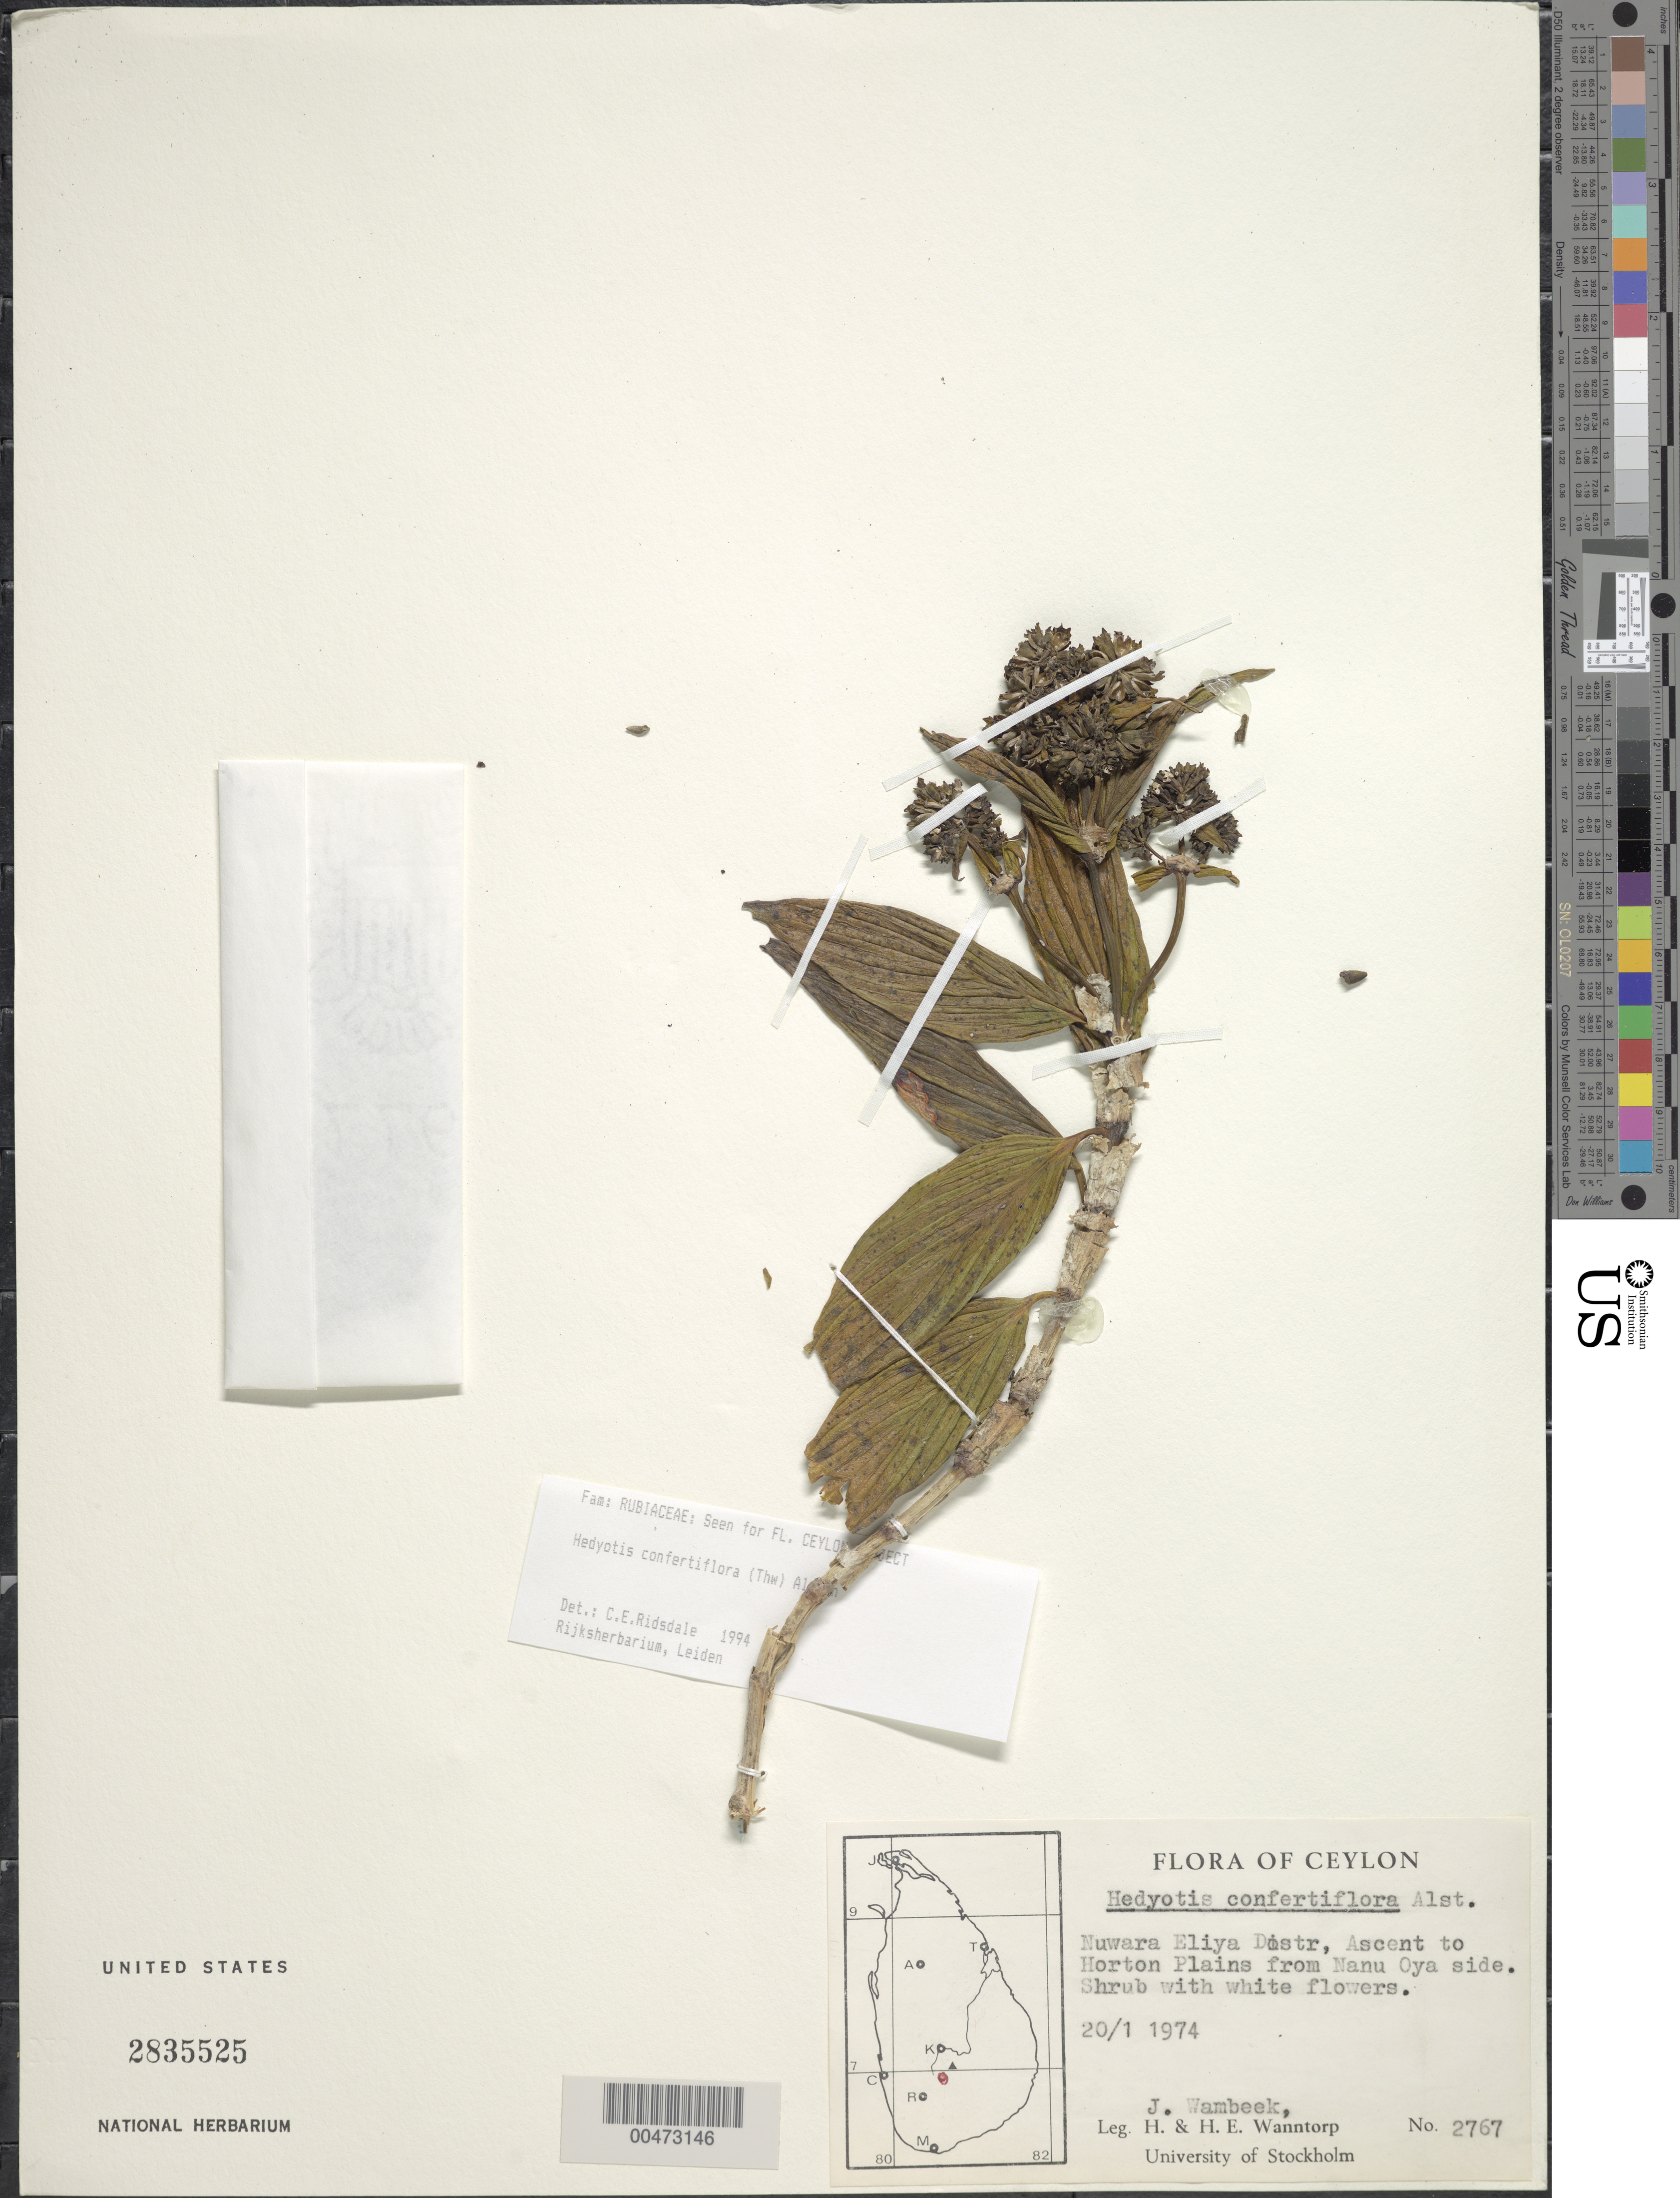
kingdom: Plantae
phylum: Tracheophyta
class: Magnoliopsida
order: Gentianales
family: Rubiaceae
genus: Hedyotis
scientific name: Hedyotis confertiflora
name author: (Thwaites) Alston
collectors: H. Wanntorp, H. Wanntorp & J. Wambeek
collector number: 2767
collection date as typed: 20 Jan 1974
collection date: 1974-01-20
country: Sri Lanka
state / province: Central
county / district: Nuwara Eliya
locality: ascent to Horton Plains from Nanu Oya side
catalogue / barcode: US 2835525